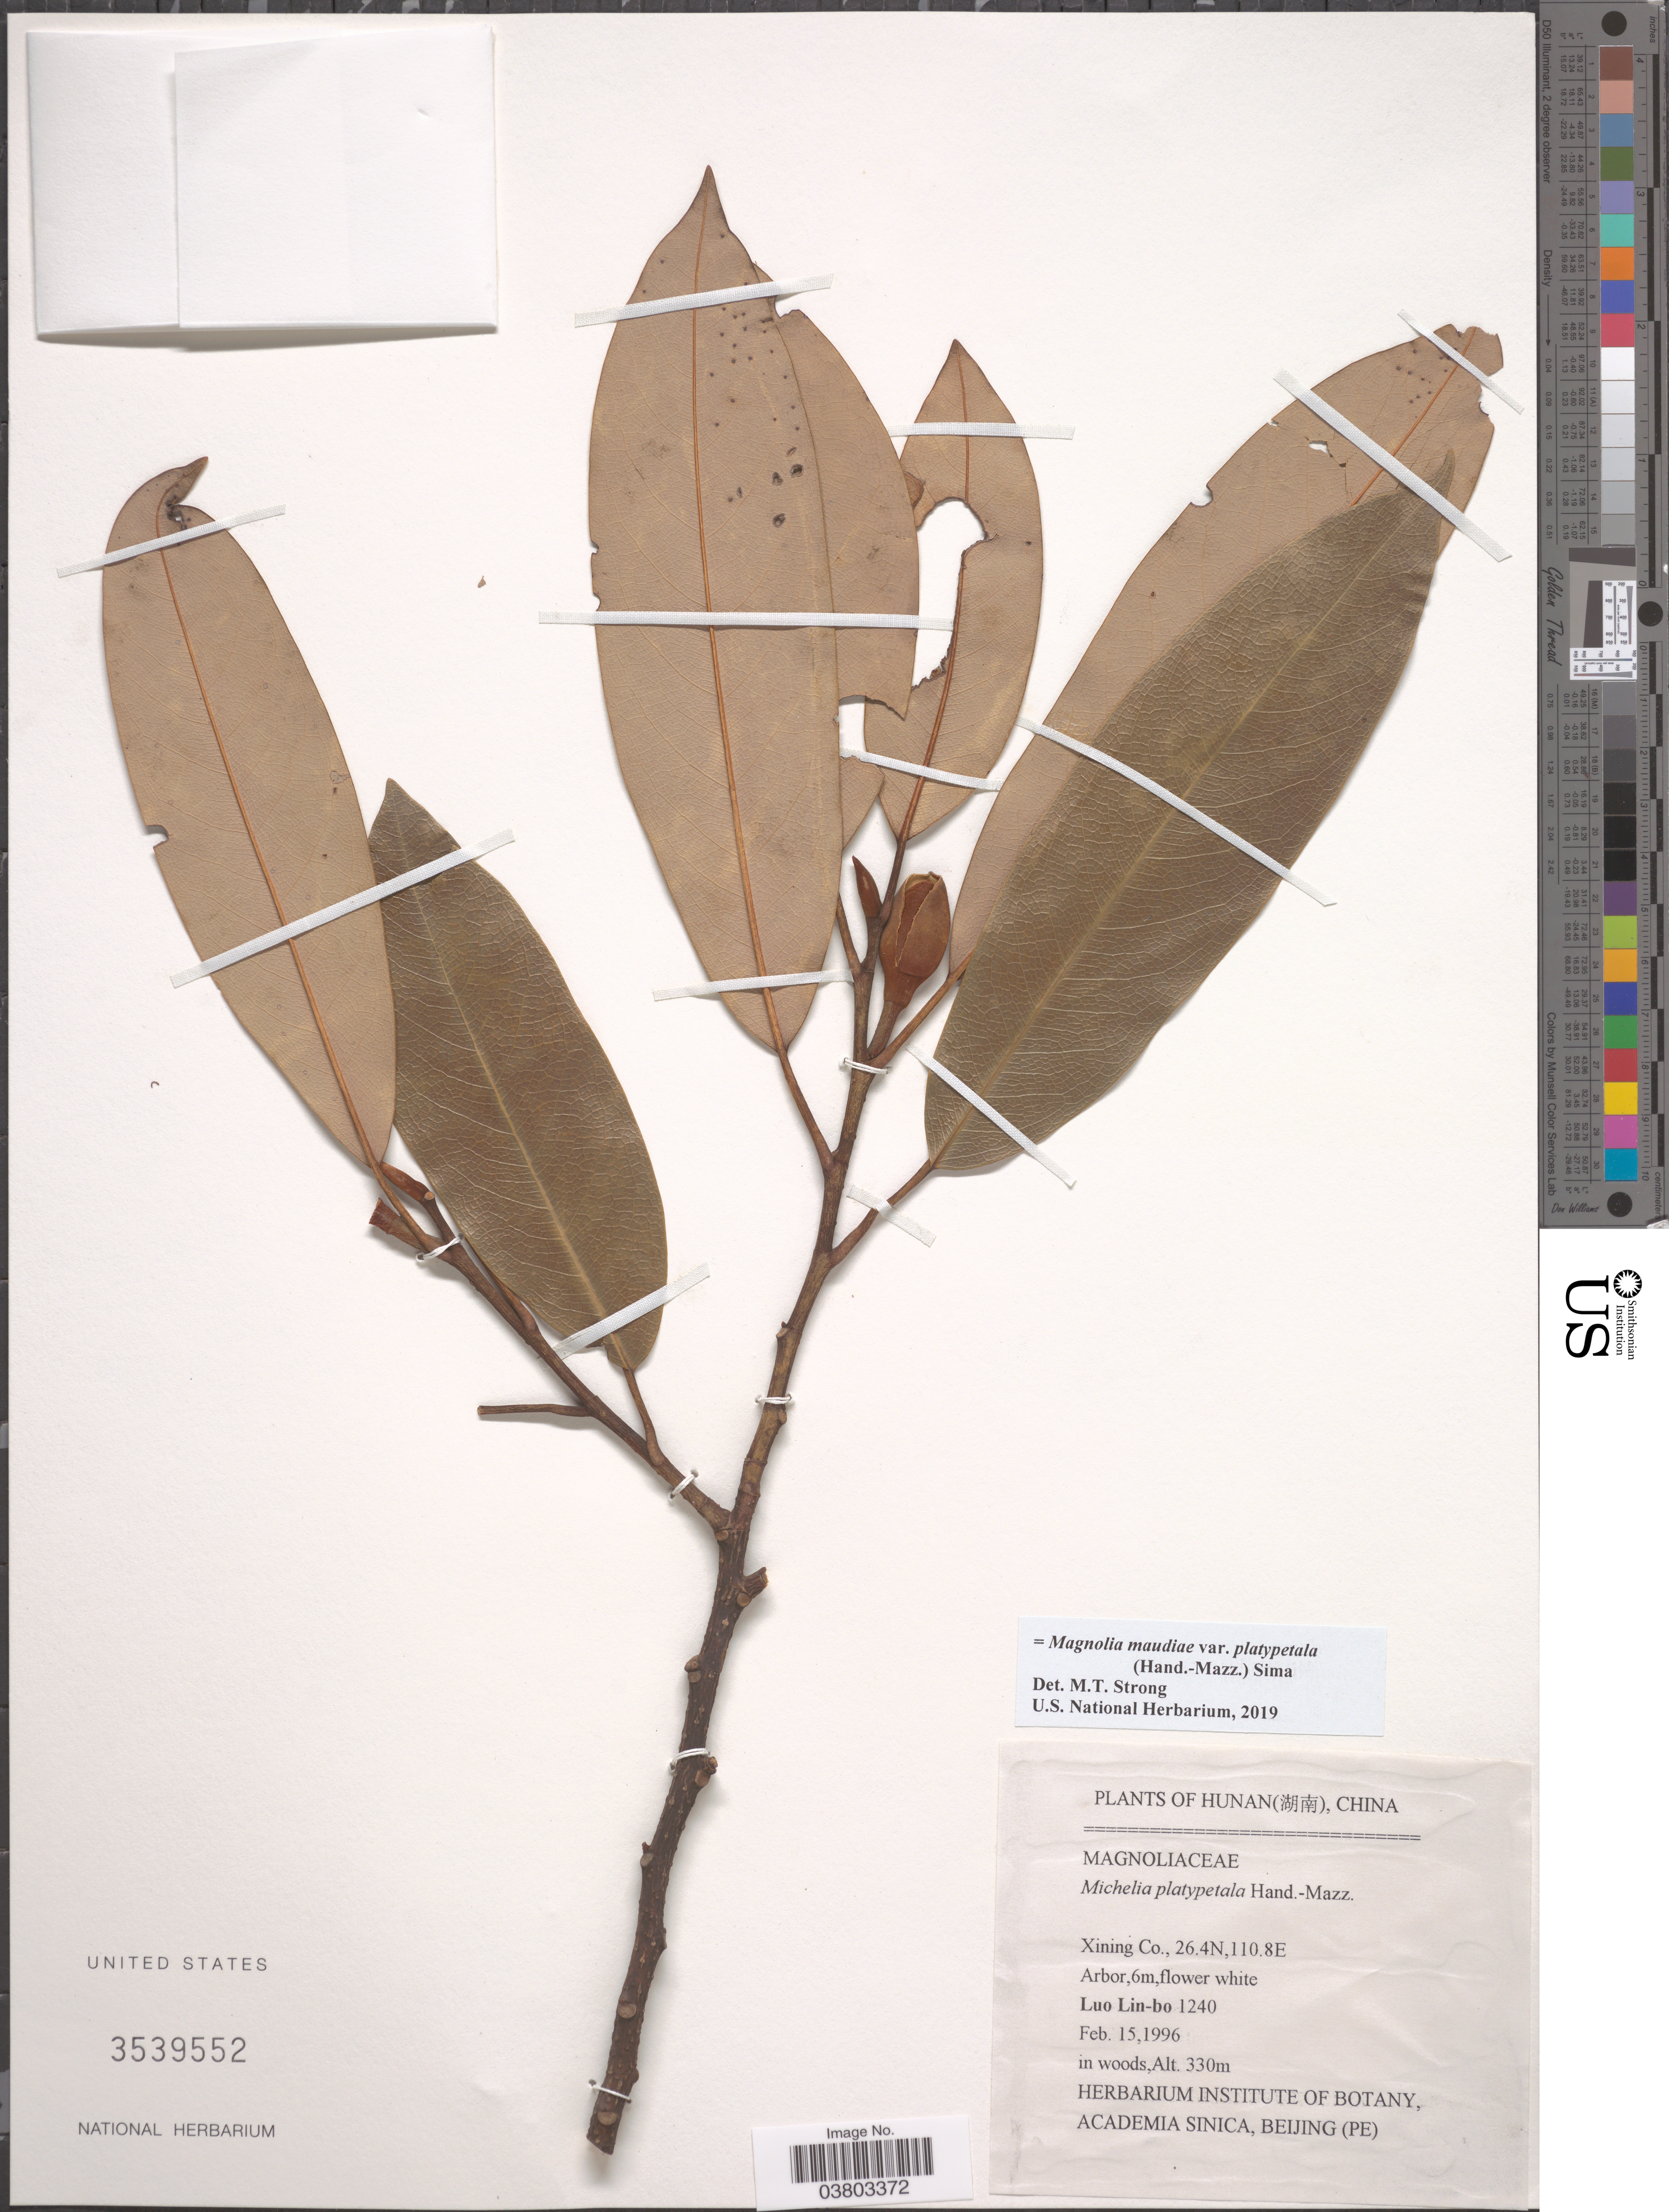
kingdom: Plantae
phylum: Tracheophyta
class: Magnoliopsida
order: Magnoliales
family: Magnoliaceae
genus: Magnolia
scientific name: Magnolia maudiae var. platypetala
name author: (Hand.-Mazz.) Sima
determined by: Strong, Mark T., (BOT), Smithsonian Institution - National Museum of Natural History (UNITED STATES)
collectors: L. Lin-bo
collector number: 1240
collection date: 1996-02-15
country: China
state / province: Hunan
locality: Xining Co.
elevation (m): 330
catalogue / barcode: US 3539552